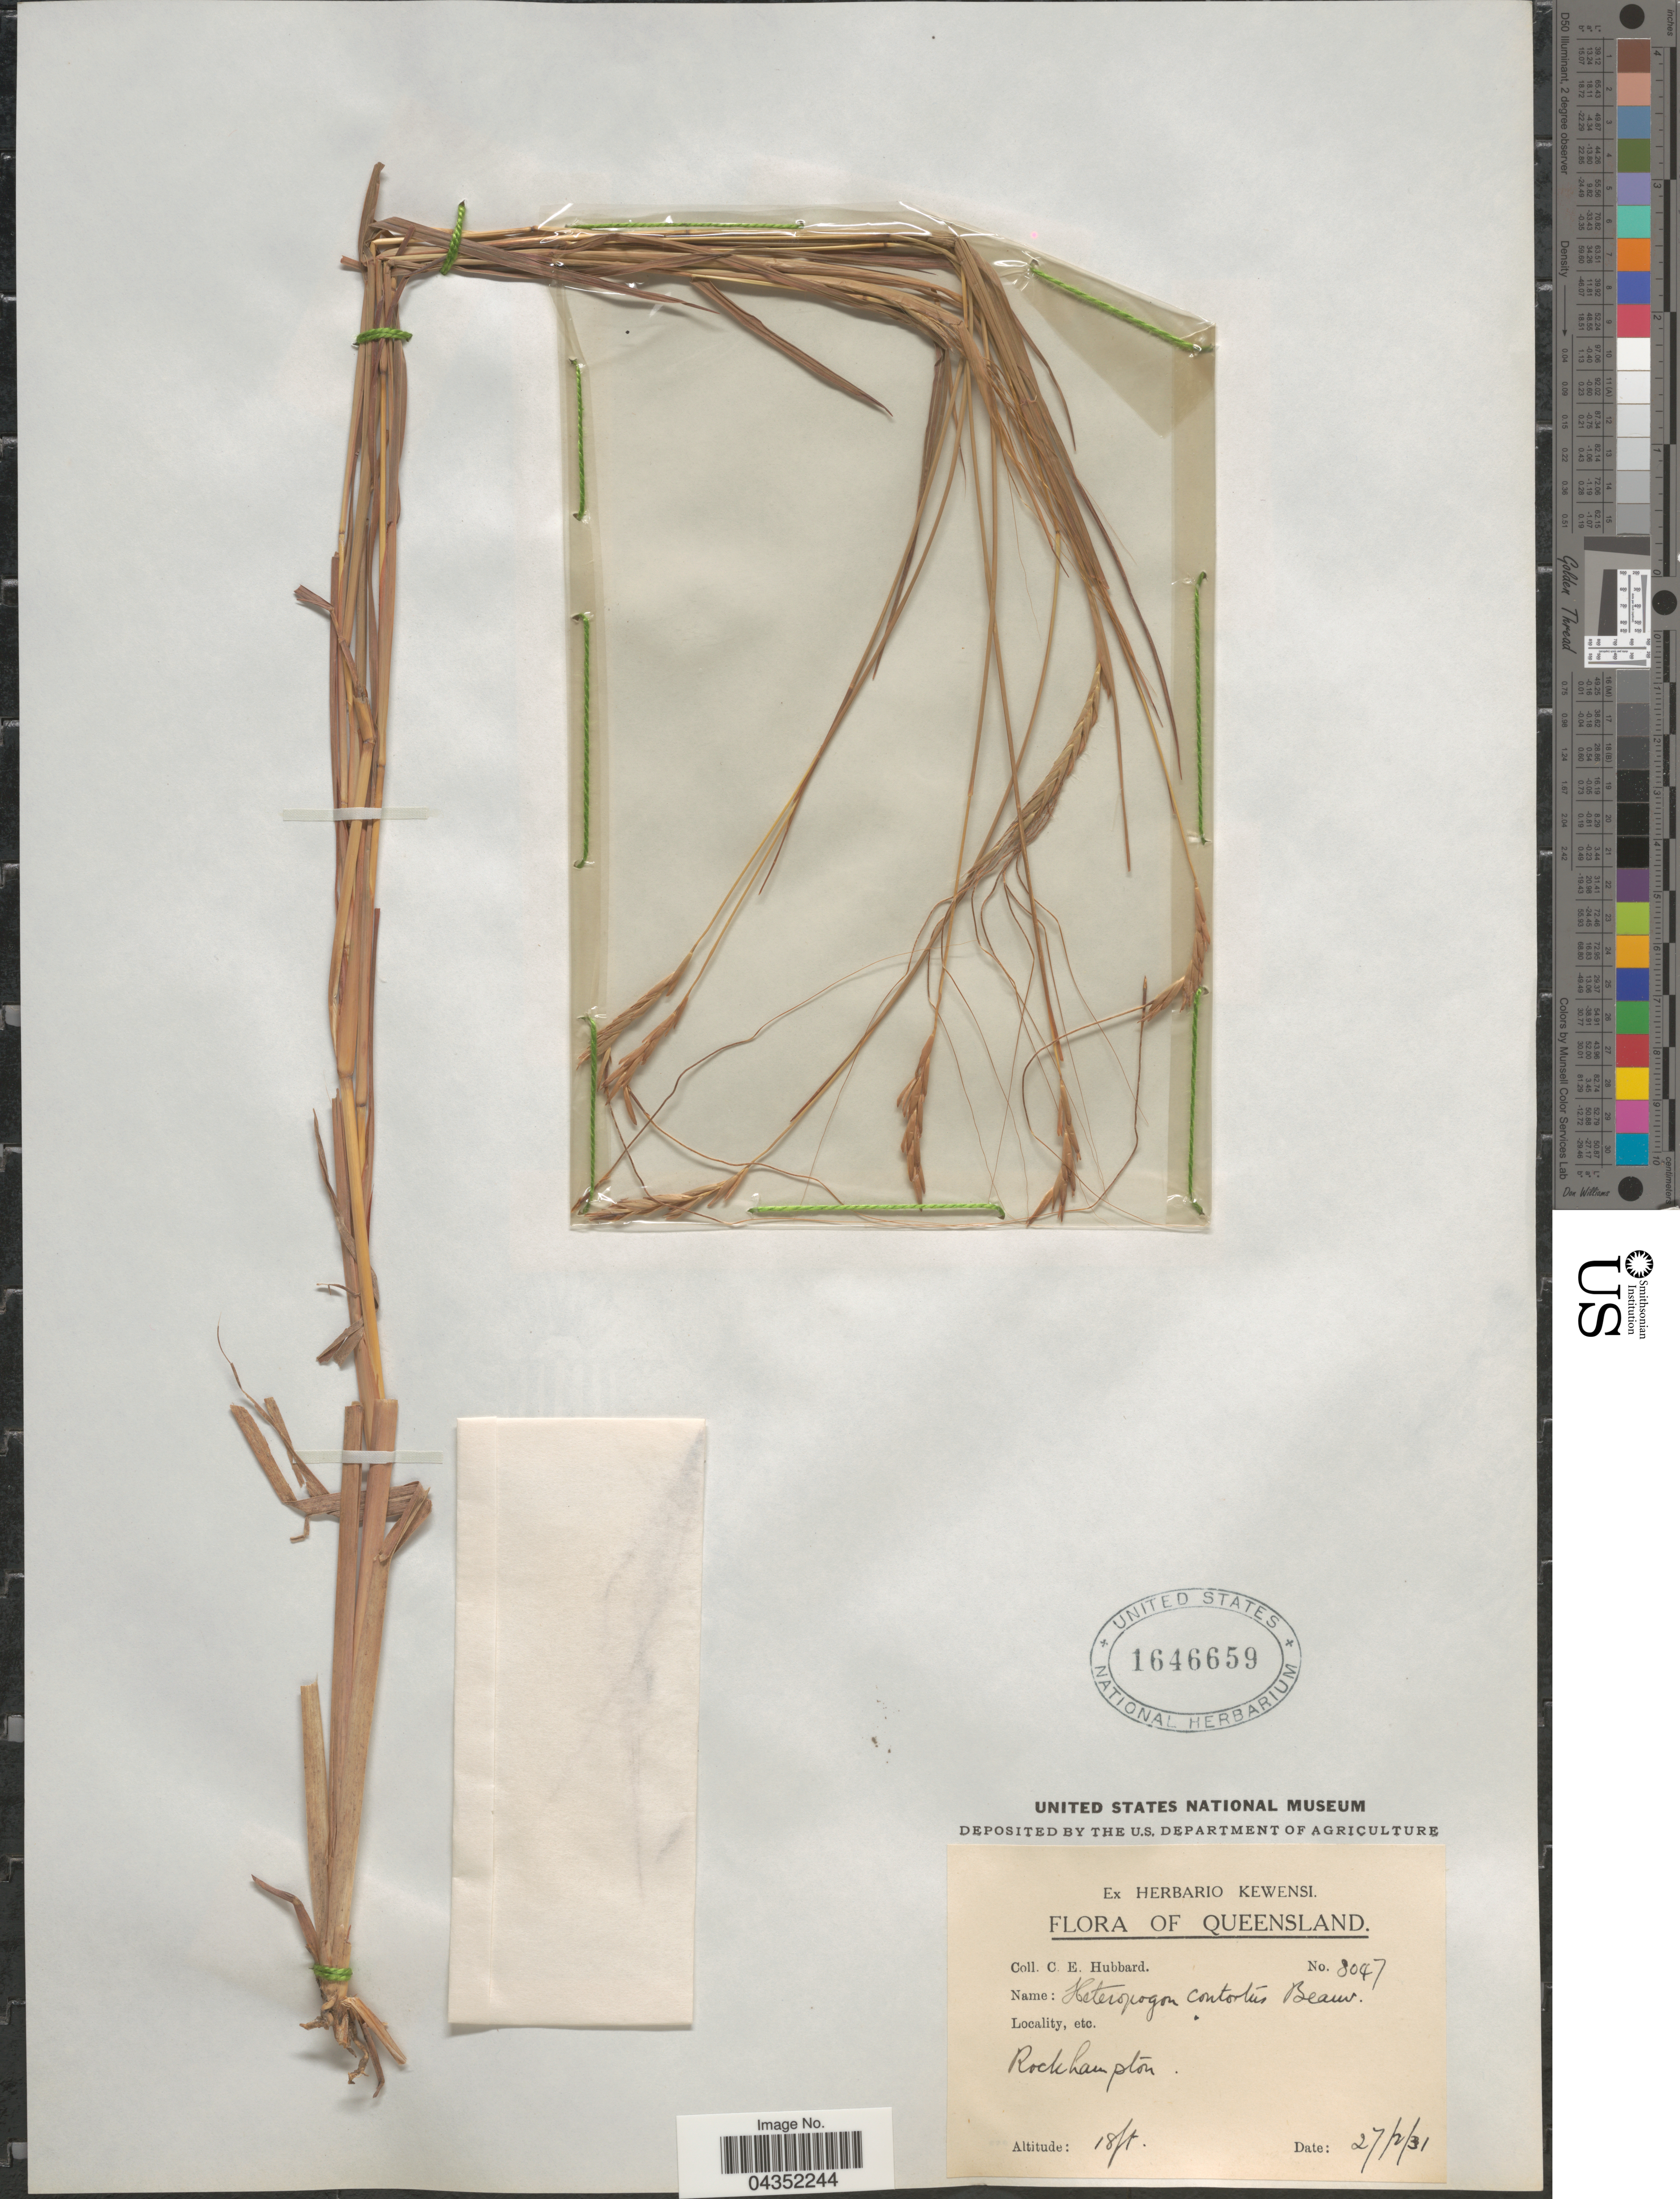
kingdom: Plantae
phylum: Tracheophyta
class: Liliopsida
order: Poales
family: Poaceae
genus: Heteropogon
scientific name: Heteropogon contortus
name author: (L.) P. Beauv. ex Roem. & Schult.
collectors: C. E. Hubbard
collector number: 8047*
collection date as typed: Transcribed d/m/y: 27/2/31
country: Australia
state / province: Queensland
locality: Rockhampton.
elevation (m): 5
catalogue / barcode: US 1646659